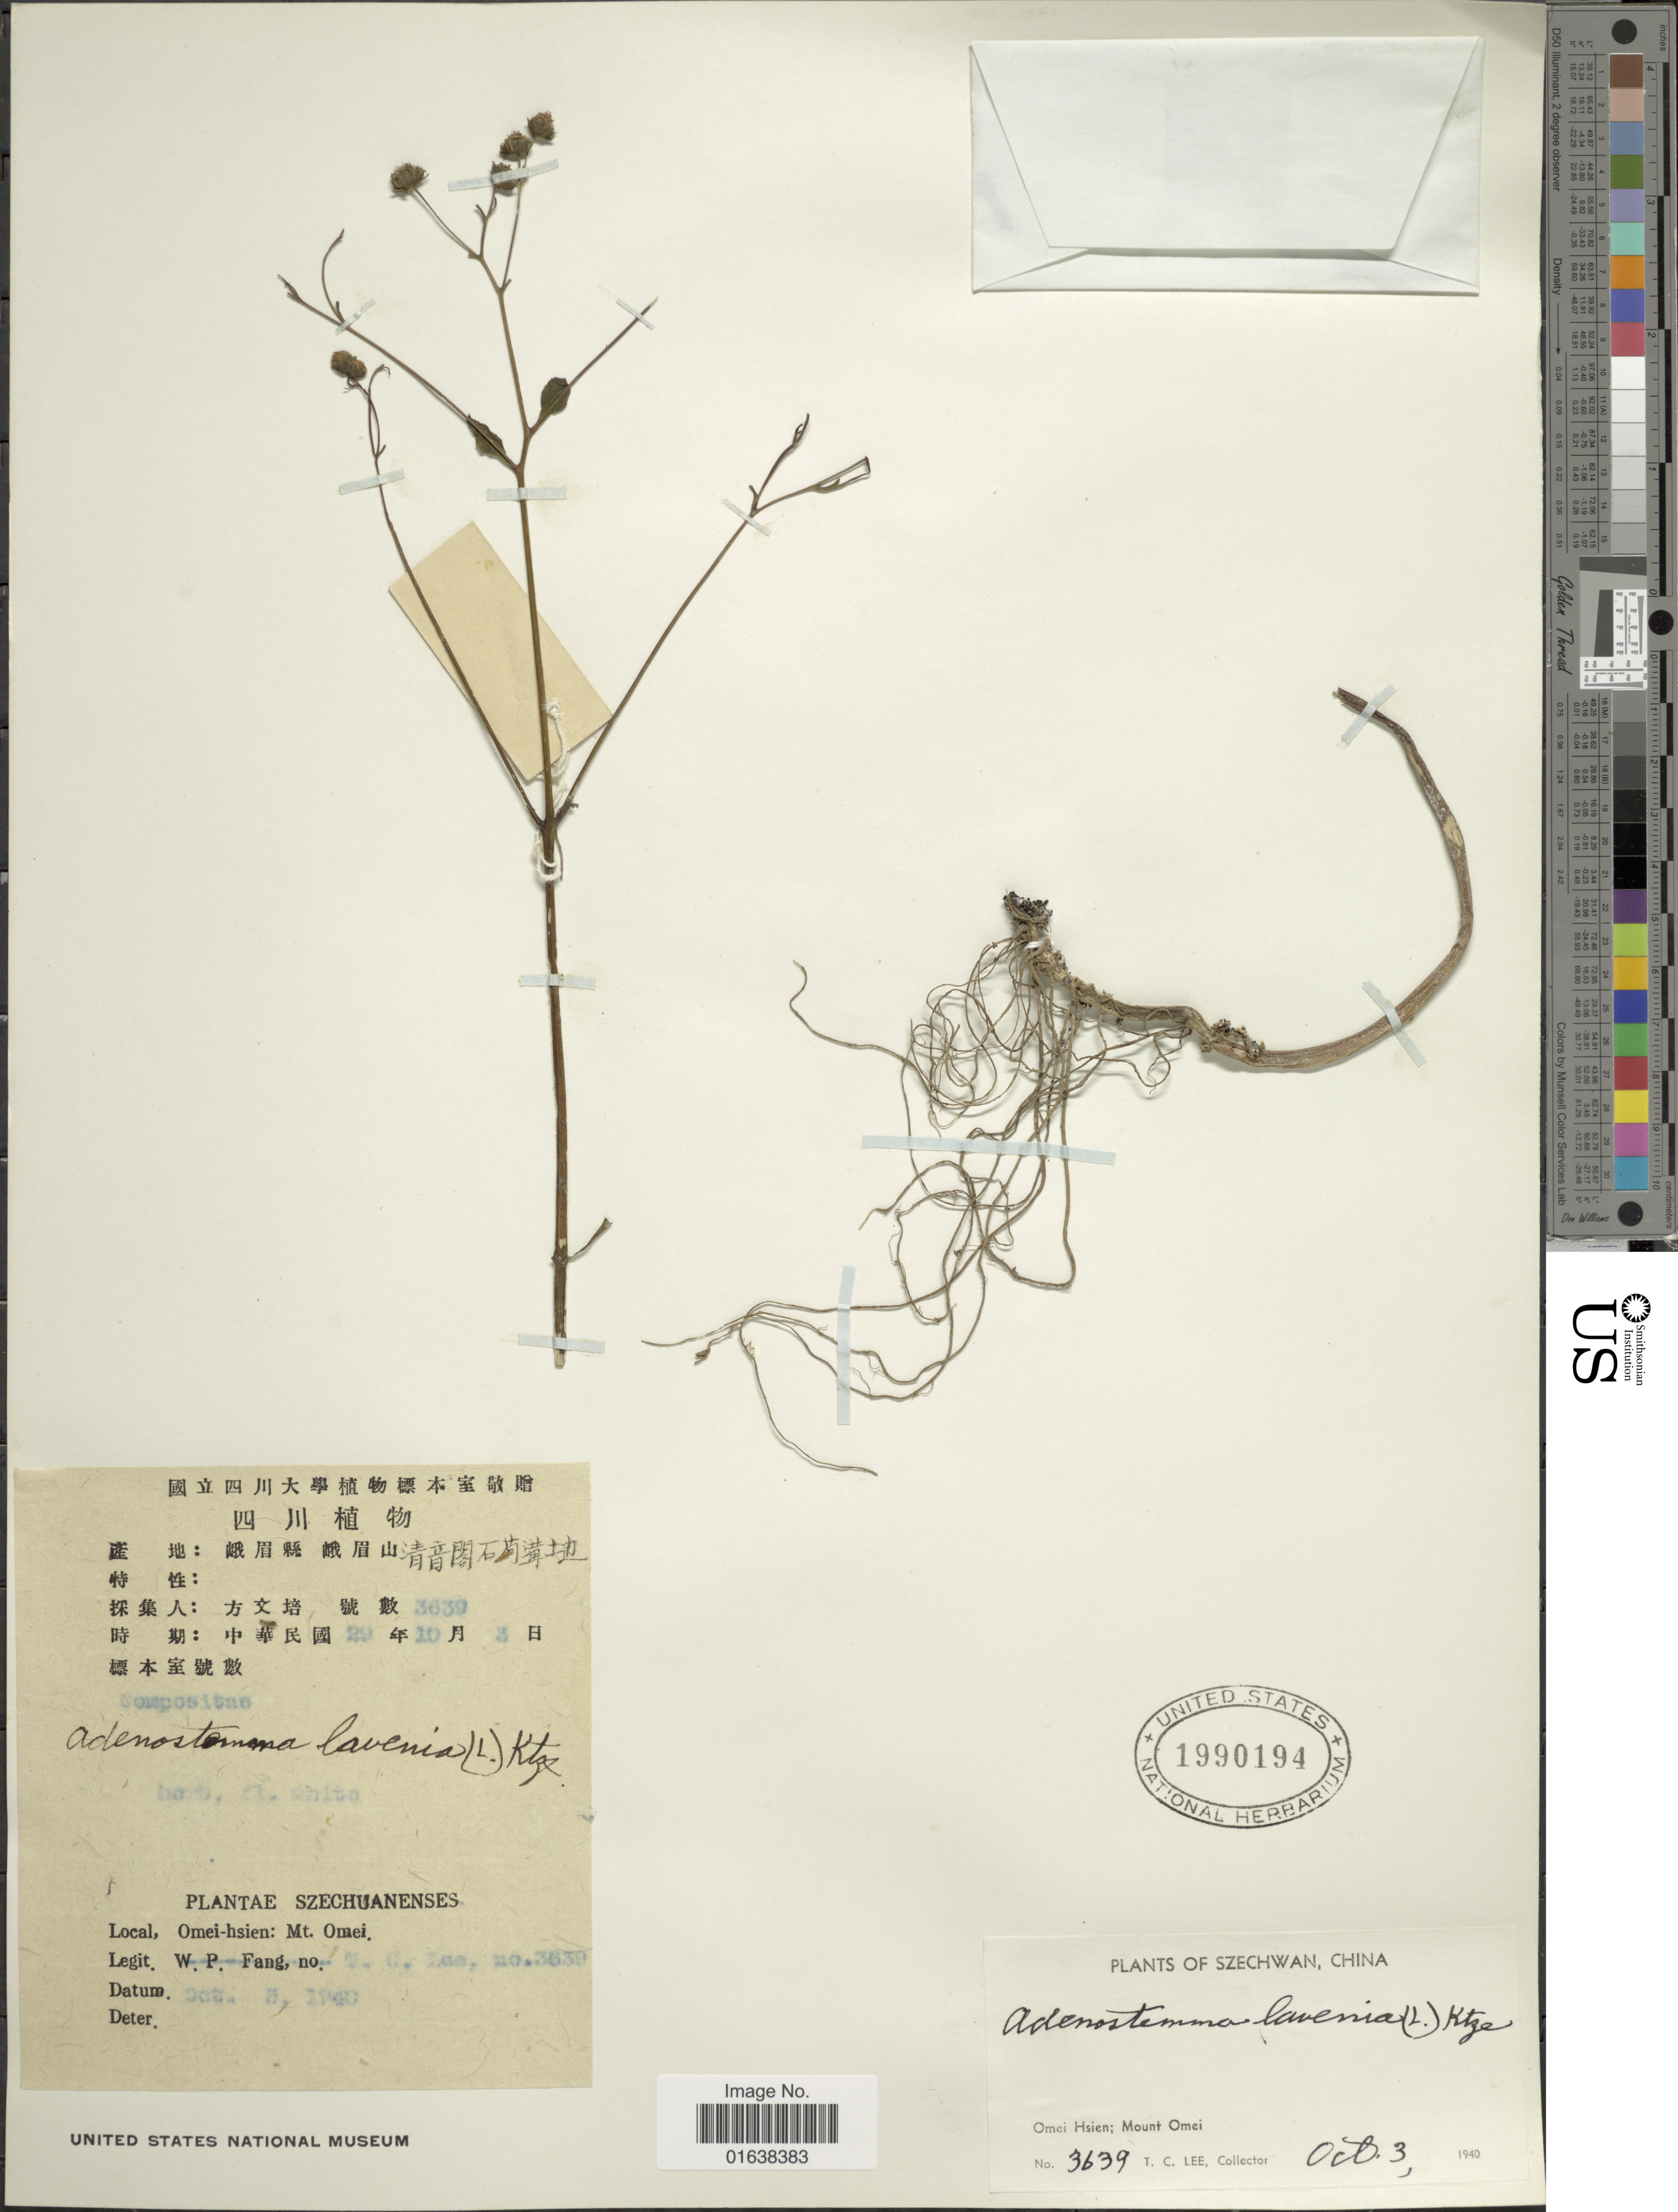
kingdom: Plantae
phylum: Tracheophyta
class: Magnoliopsida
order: Asterales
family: Asteraceae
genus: Adenostemma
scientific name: Adenostemma lavenia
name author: (L.) Kuntze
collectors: T. Lee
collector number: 3639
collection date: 1940-10-03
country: China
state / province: Sichuan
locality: Szechwan, China. Omei Hsien; Mount Omei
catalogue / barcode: US 1990194